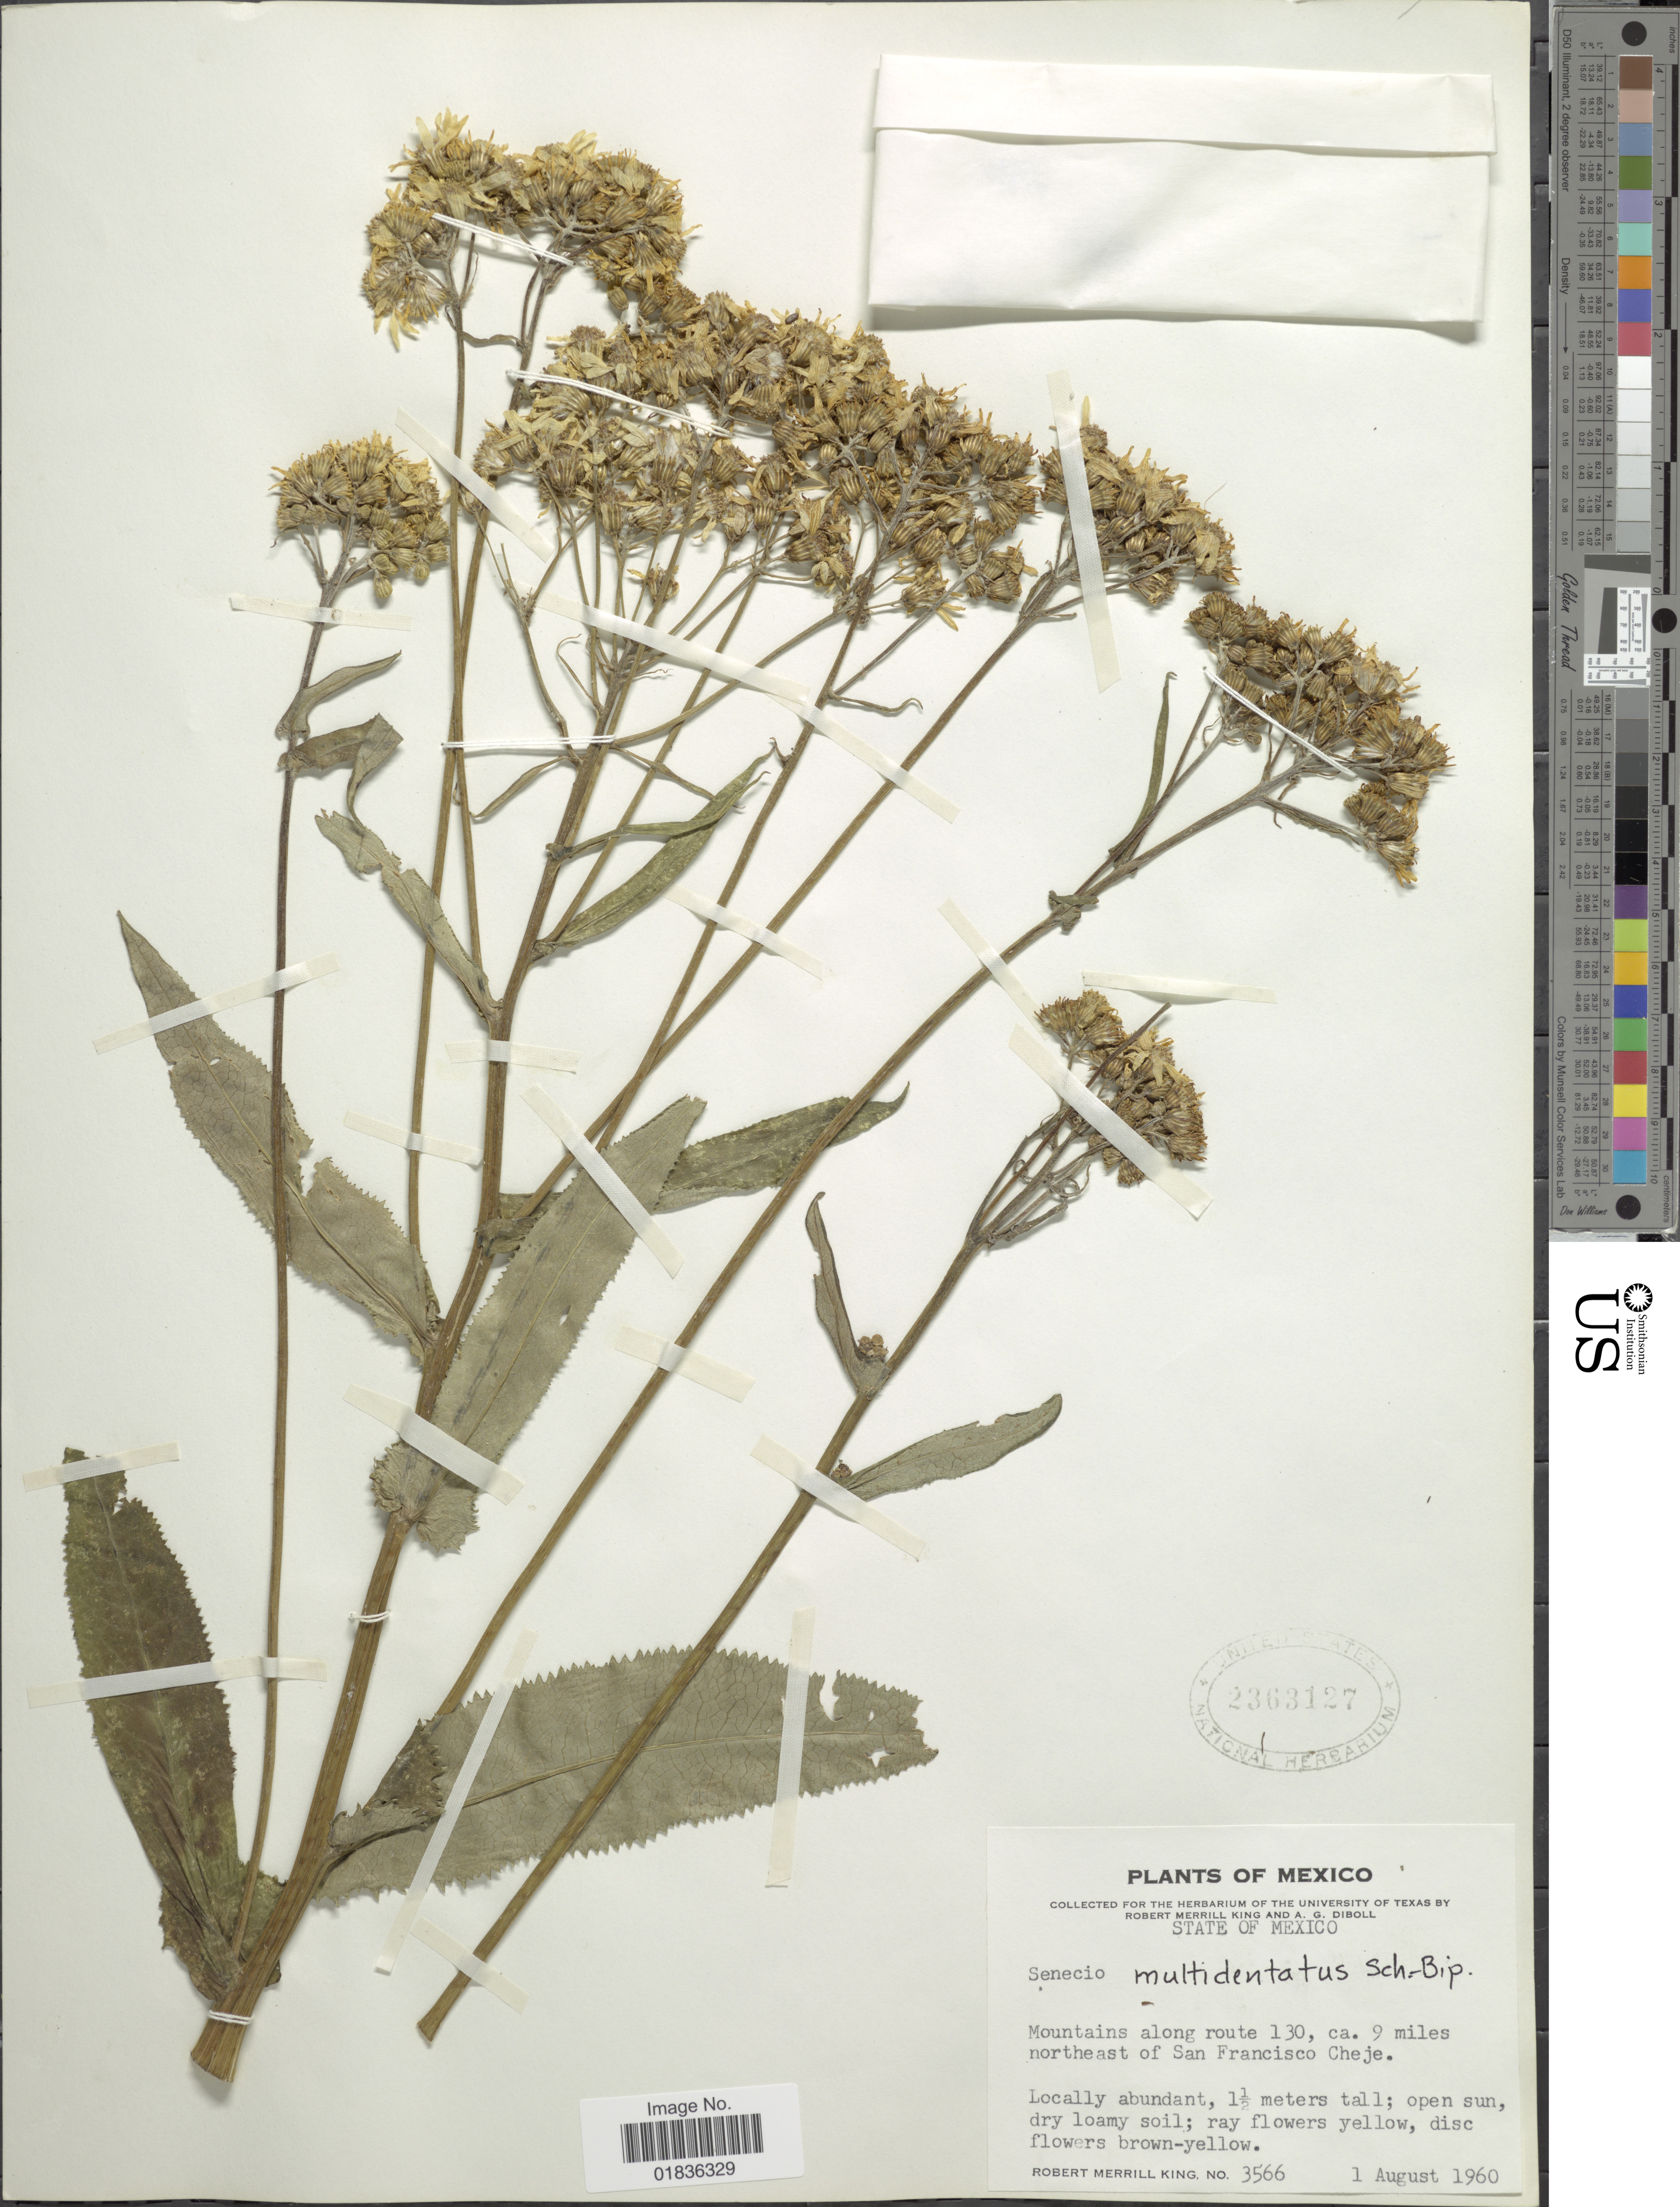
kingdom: Plantae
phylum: Tracheophyta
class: Magnoliopsida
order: Asterales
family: Asteraceae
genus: Senecio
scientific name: Senecio multidentatus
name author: Sch. Bip. ex Hemsl.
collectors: R. M. King & A. Diboll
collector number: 3566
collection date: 1960-08-01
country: Mexico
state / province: México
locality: Mountains along route 130, ca. 9 miles northeast of San Francisco Cheje.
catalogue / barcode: US 2363127